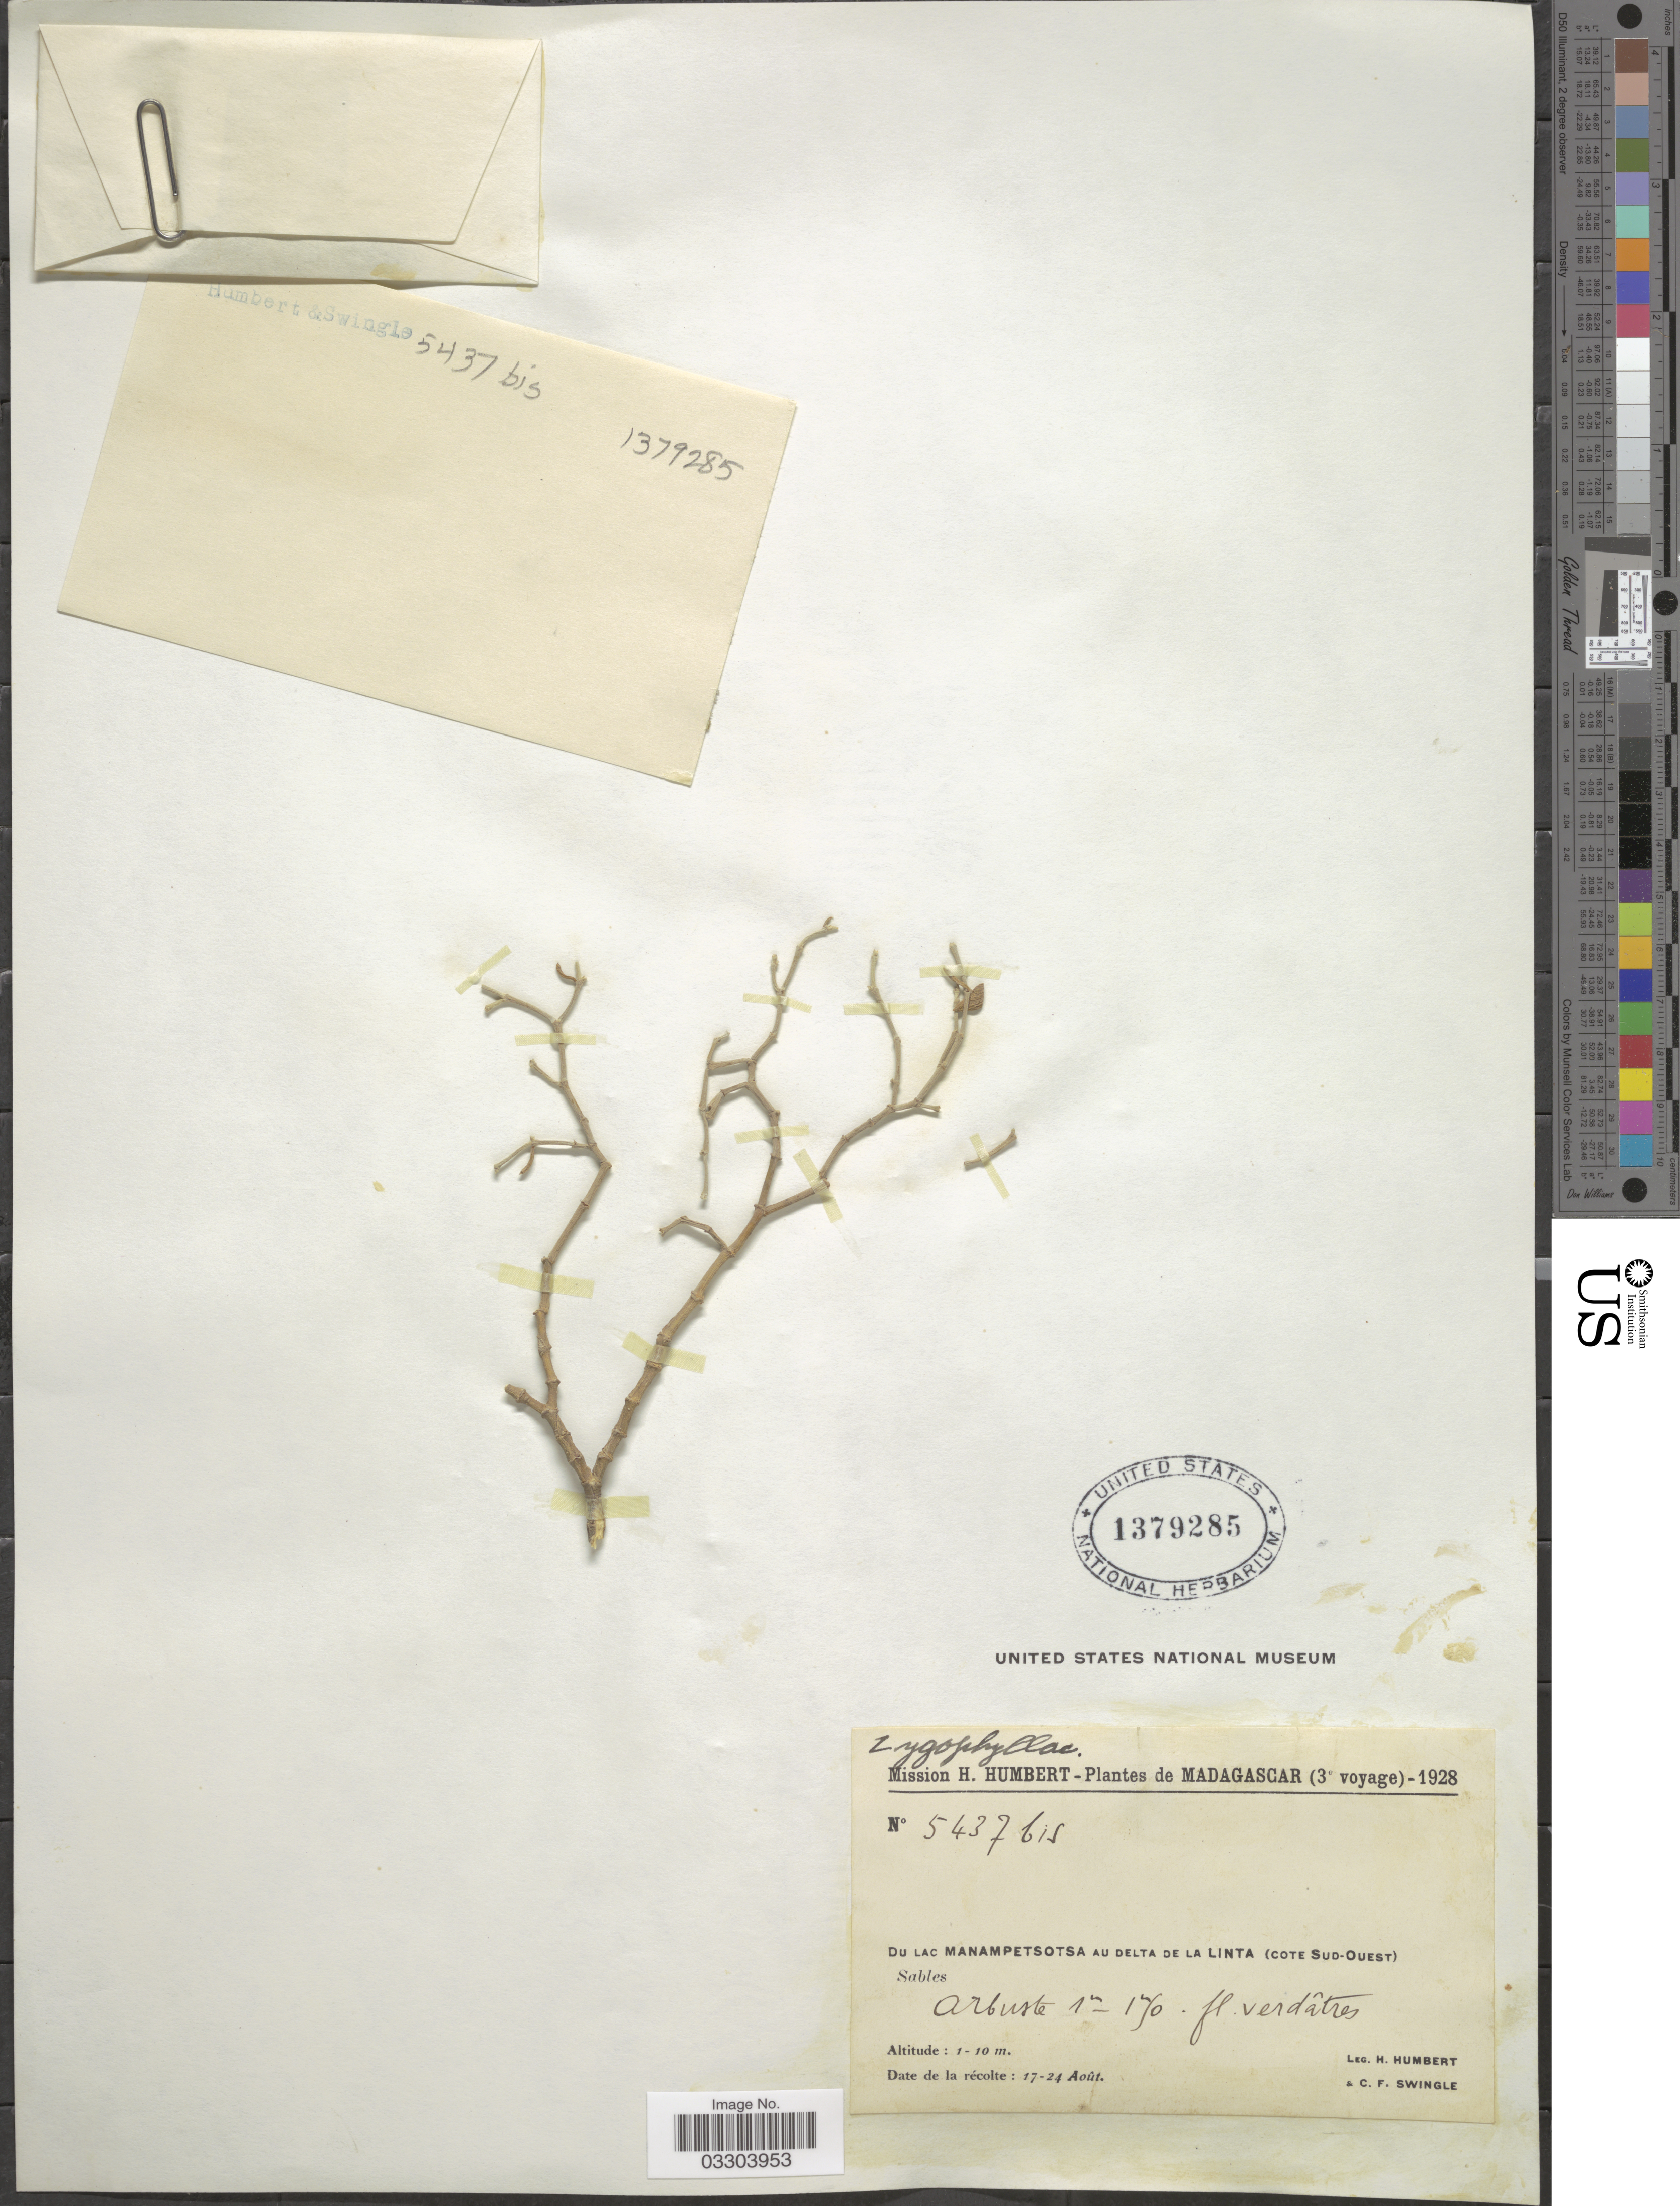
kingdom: Plantae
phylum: Tracheophyta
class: Magnoliopsida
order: Zygophyllales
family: Zygophyllaceae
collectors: H. Humbert & C. Swingle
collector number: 5437bis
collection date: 1928-08-17/1928-08-24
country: Madagascar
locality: Du Lac Manampetsotsa au Delta de la Linta (Cote Sud-Ouest). Sables.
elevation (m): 1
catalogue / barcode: US 1379285